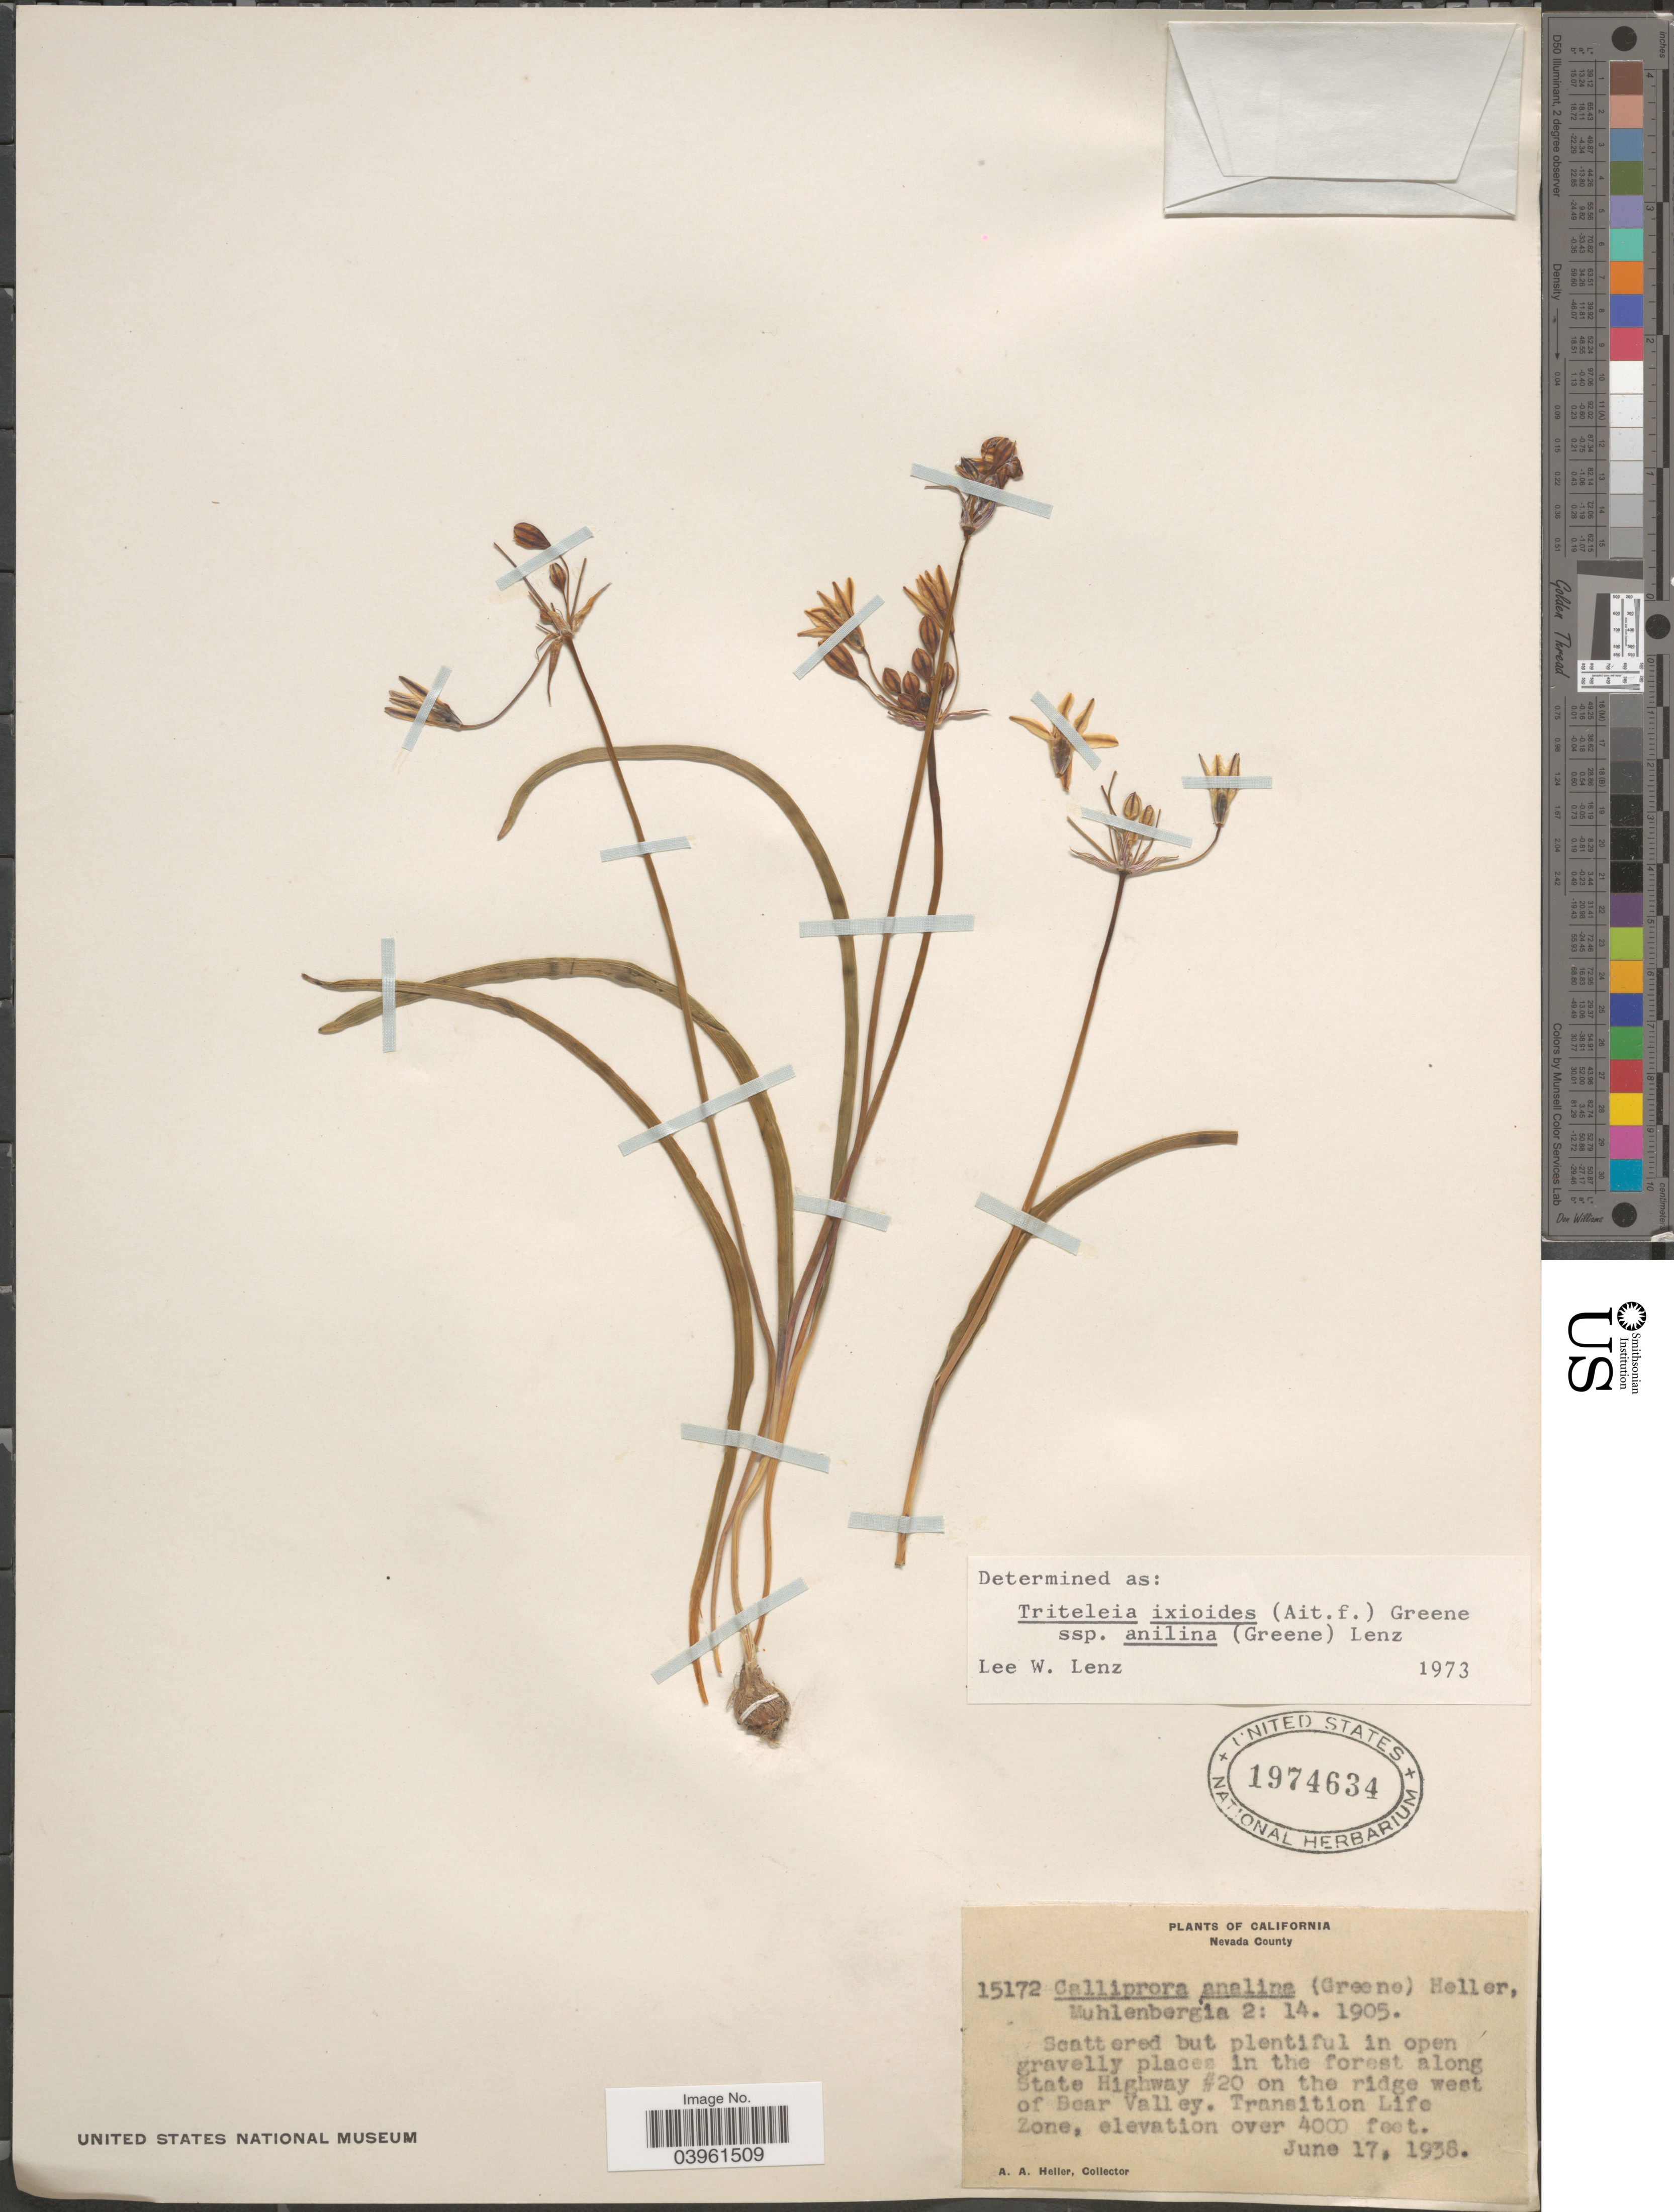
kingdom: Plantae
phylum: Tracheophyta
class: Liliopsida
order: Asparagales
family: Asparagaceae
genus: Triteleia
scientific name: Triteleia ixioides subsp. anilina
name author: (Greene) L.W. Lenz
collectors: A. A. Heller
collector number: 15172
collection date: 1938-06-17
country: United States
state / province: California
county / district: Nevada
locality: Nevada County. In the forest along State Highway #20 on the ridge west of Bear Valley. Transition Life Zone.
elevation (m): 1219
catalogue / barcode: US 1974634